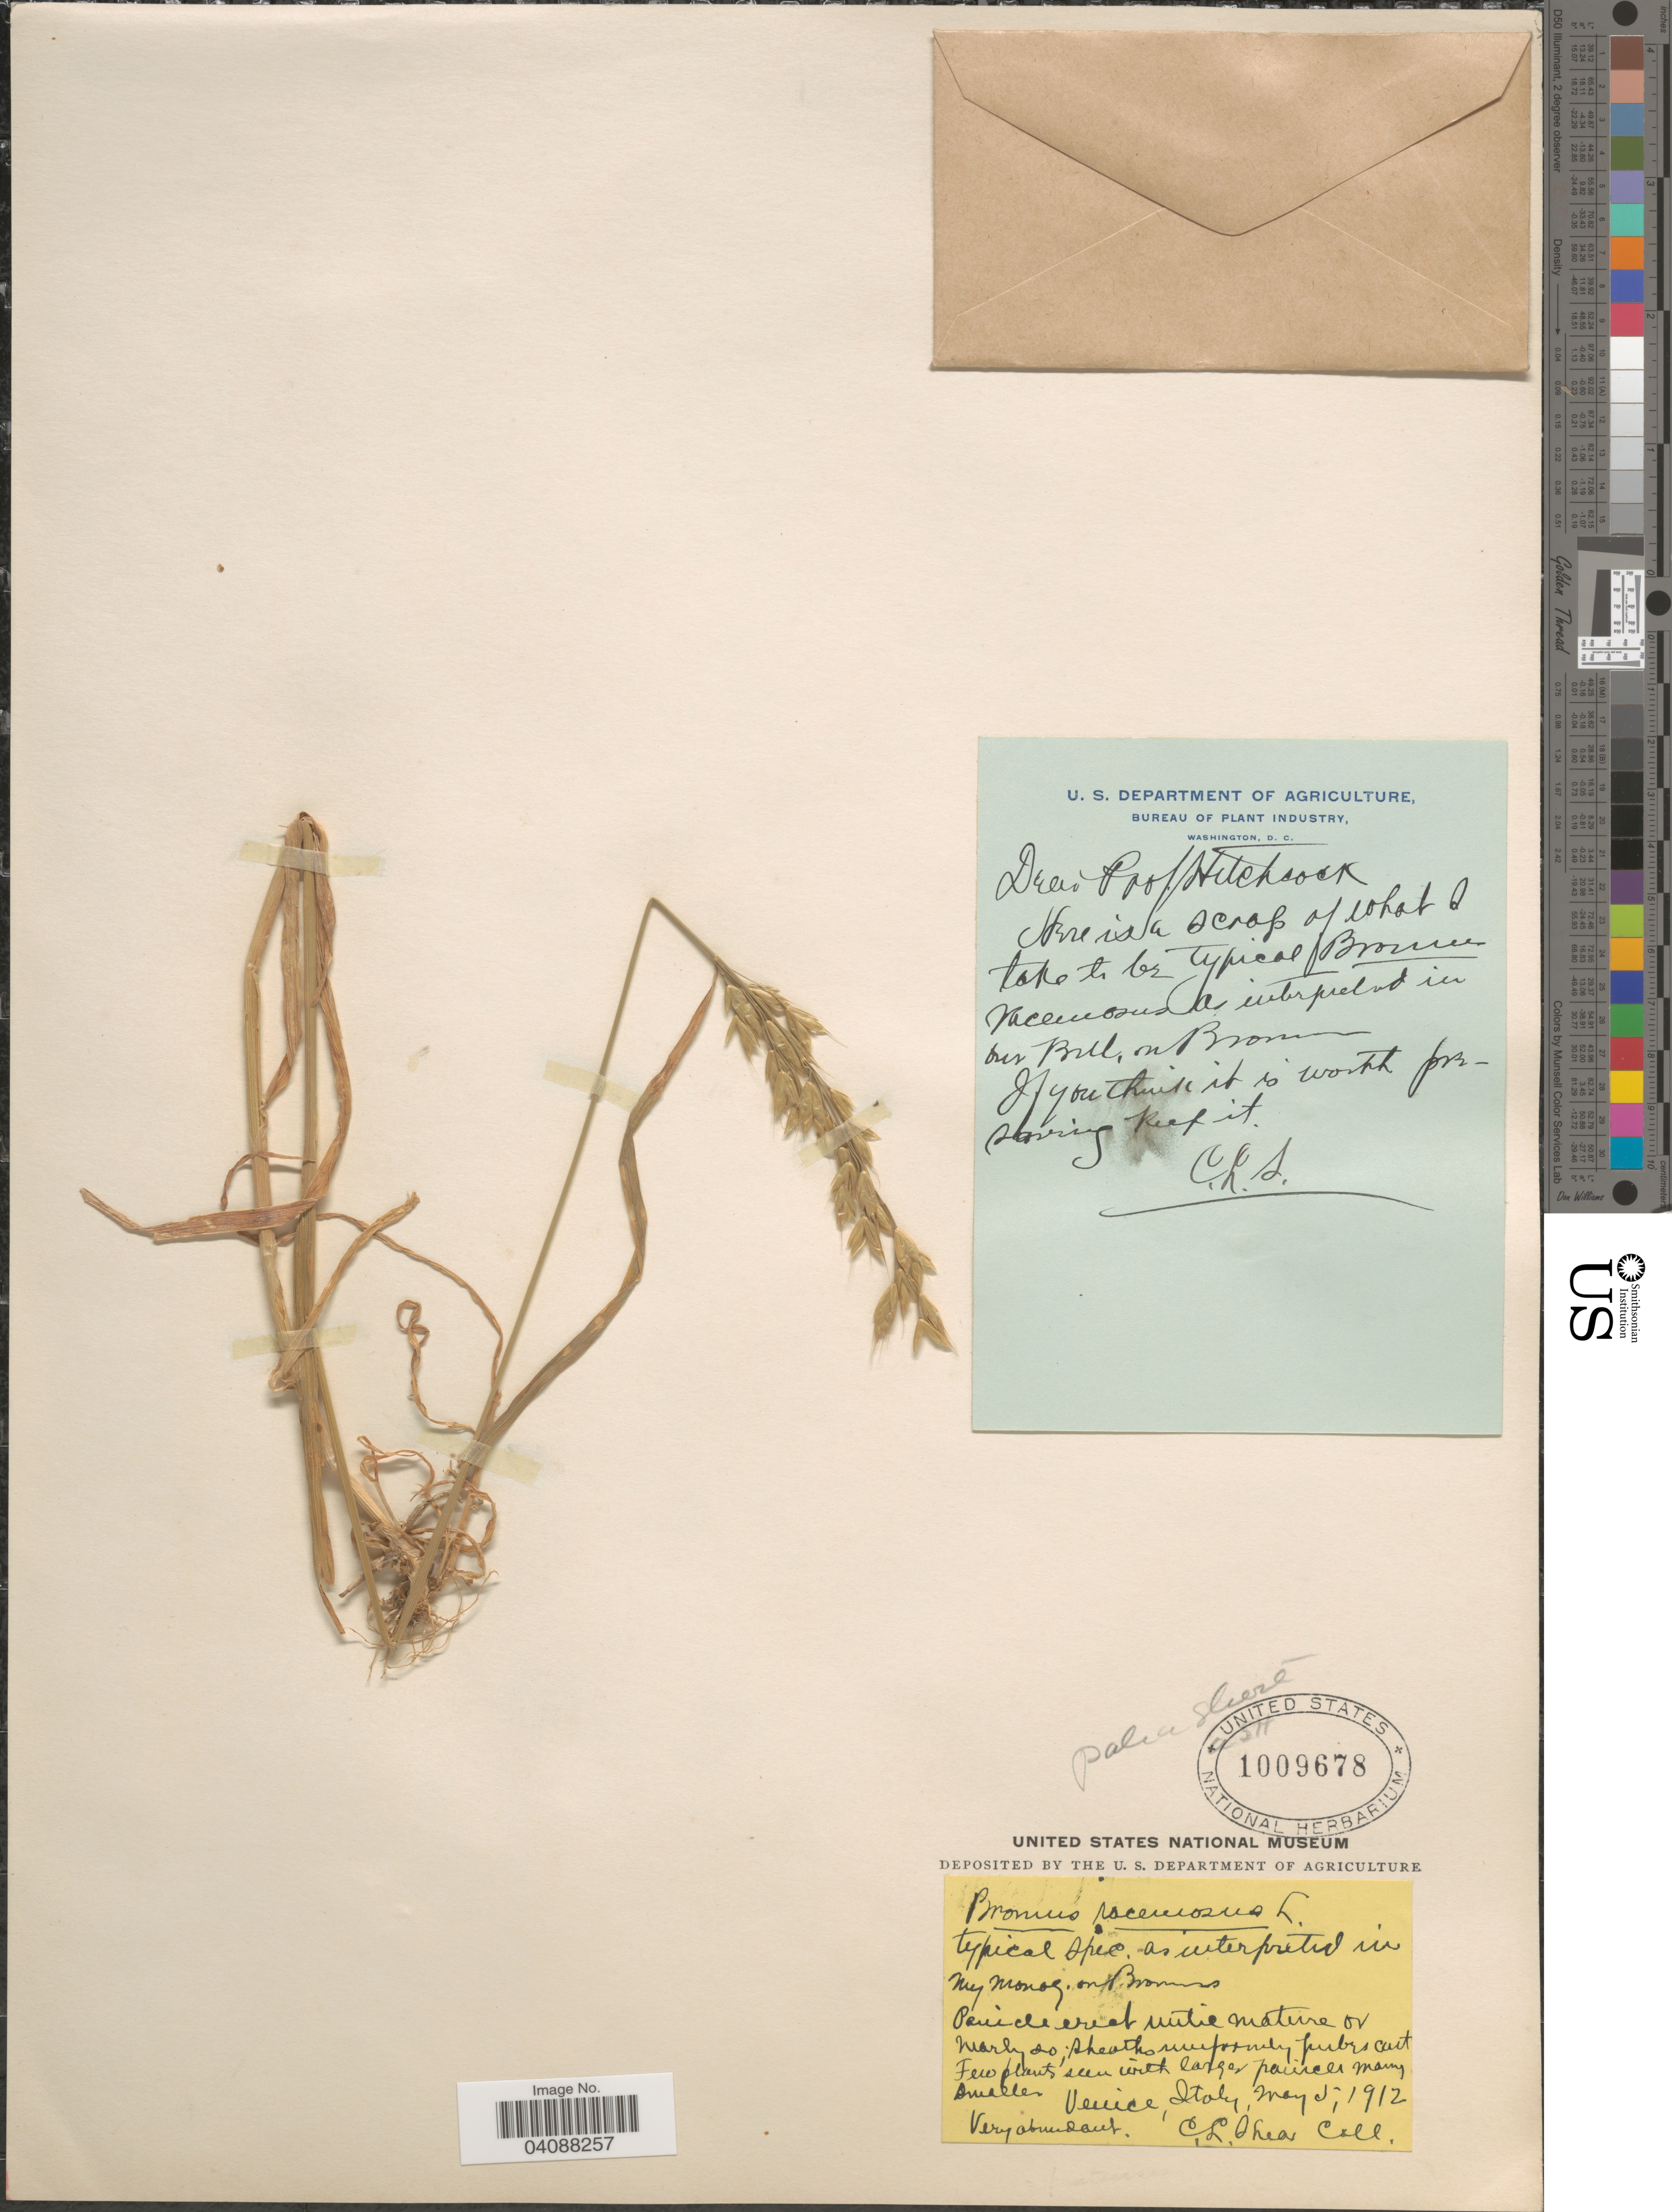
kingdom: Plantae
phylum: Tracheophyta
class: Liliopsida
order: Poales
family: Poaceae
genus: Bromus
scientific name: Bromus racemosus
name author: L.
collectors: C. L. Shear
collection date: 1912-05-05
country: Italy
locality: Venice.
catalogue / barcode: US 1009678